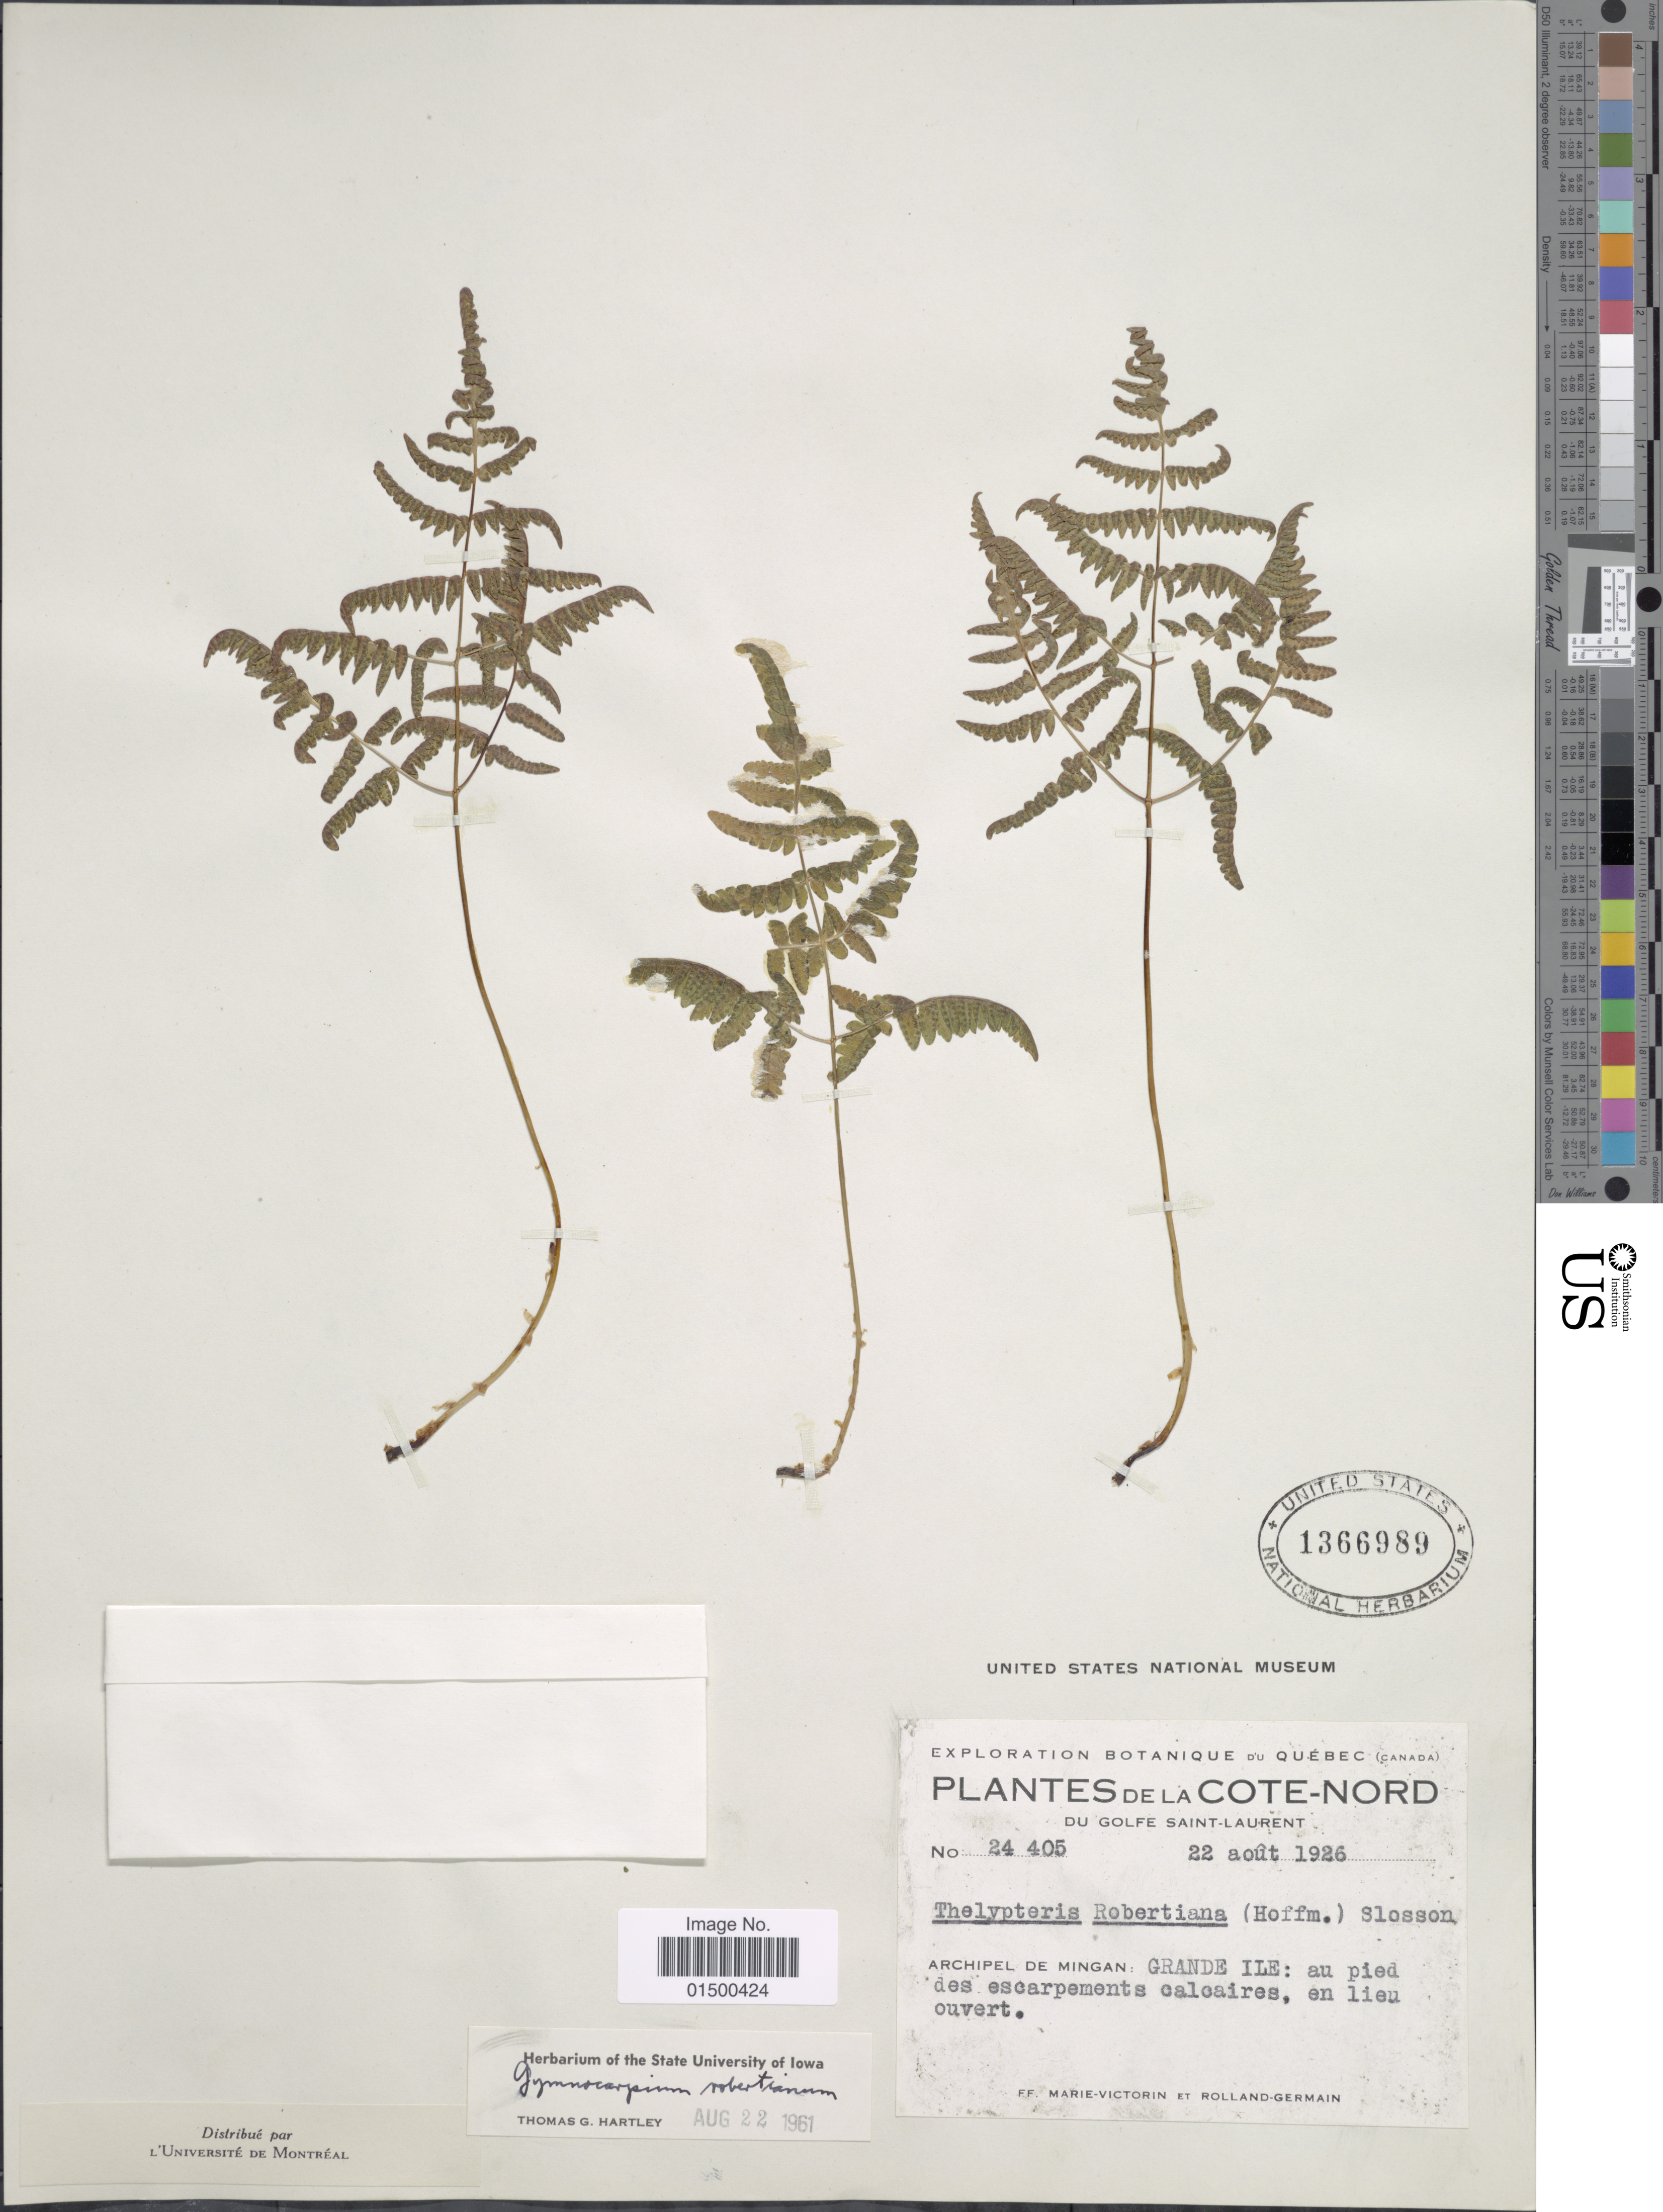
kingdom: Plantae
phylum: Tracheophyta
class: Polypodiopsida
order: Polypodiales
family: Cystopteridaceae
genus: Gymnocarpium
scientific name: Gymnocarpium robertianum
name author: (Hoffm.) Newman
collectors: Fr. Marie-Victorin & Rolland-Germain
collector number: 24405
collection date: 1926-08-22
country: Canada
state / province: Quebec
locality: Cote-Nord, Du Golfe Saint-Laurent. Archipel de Mingan: Grande Ile: au pied des escarpements calcaires, en lieu ouvert.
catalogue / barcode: US 1366989